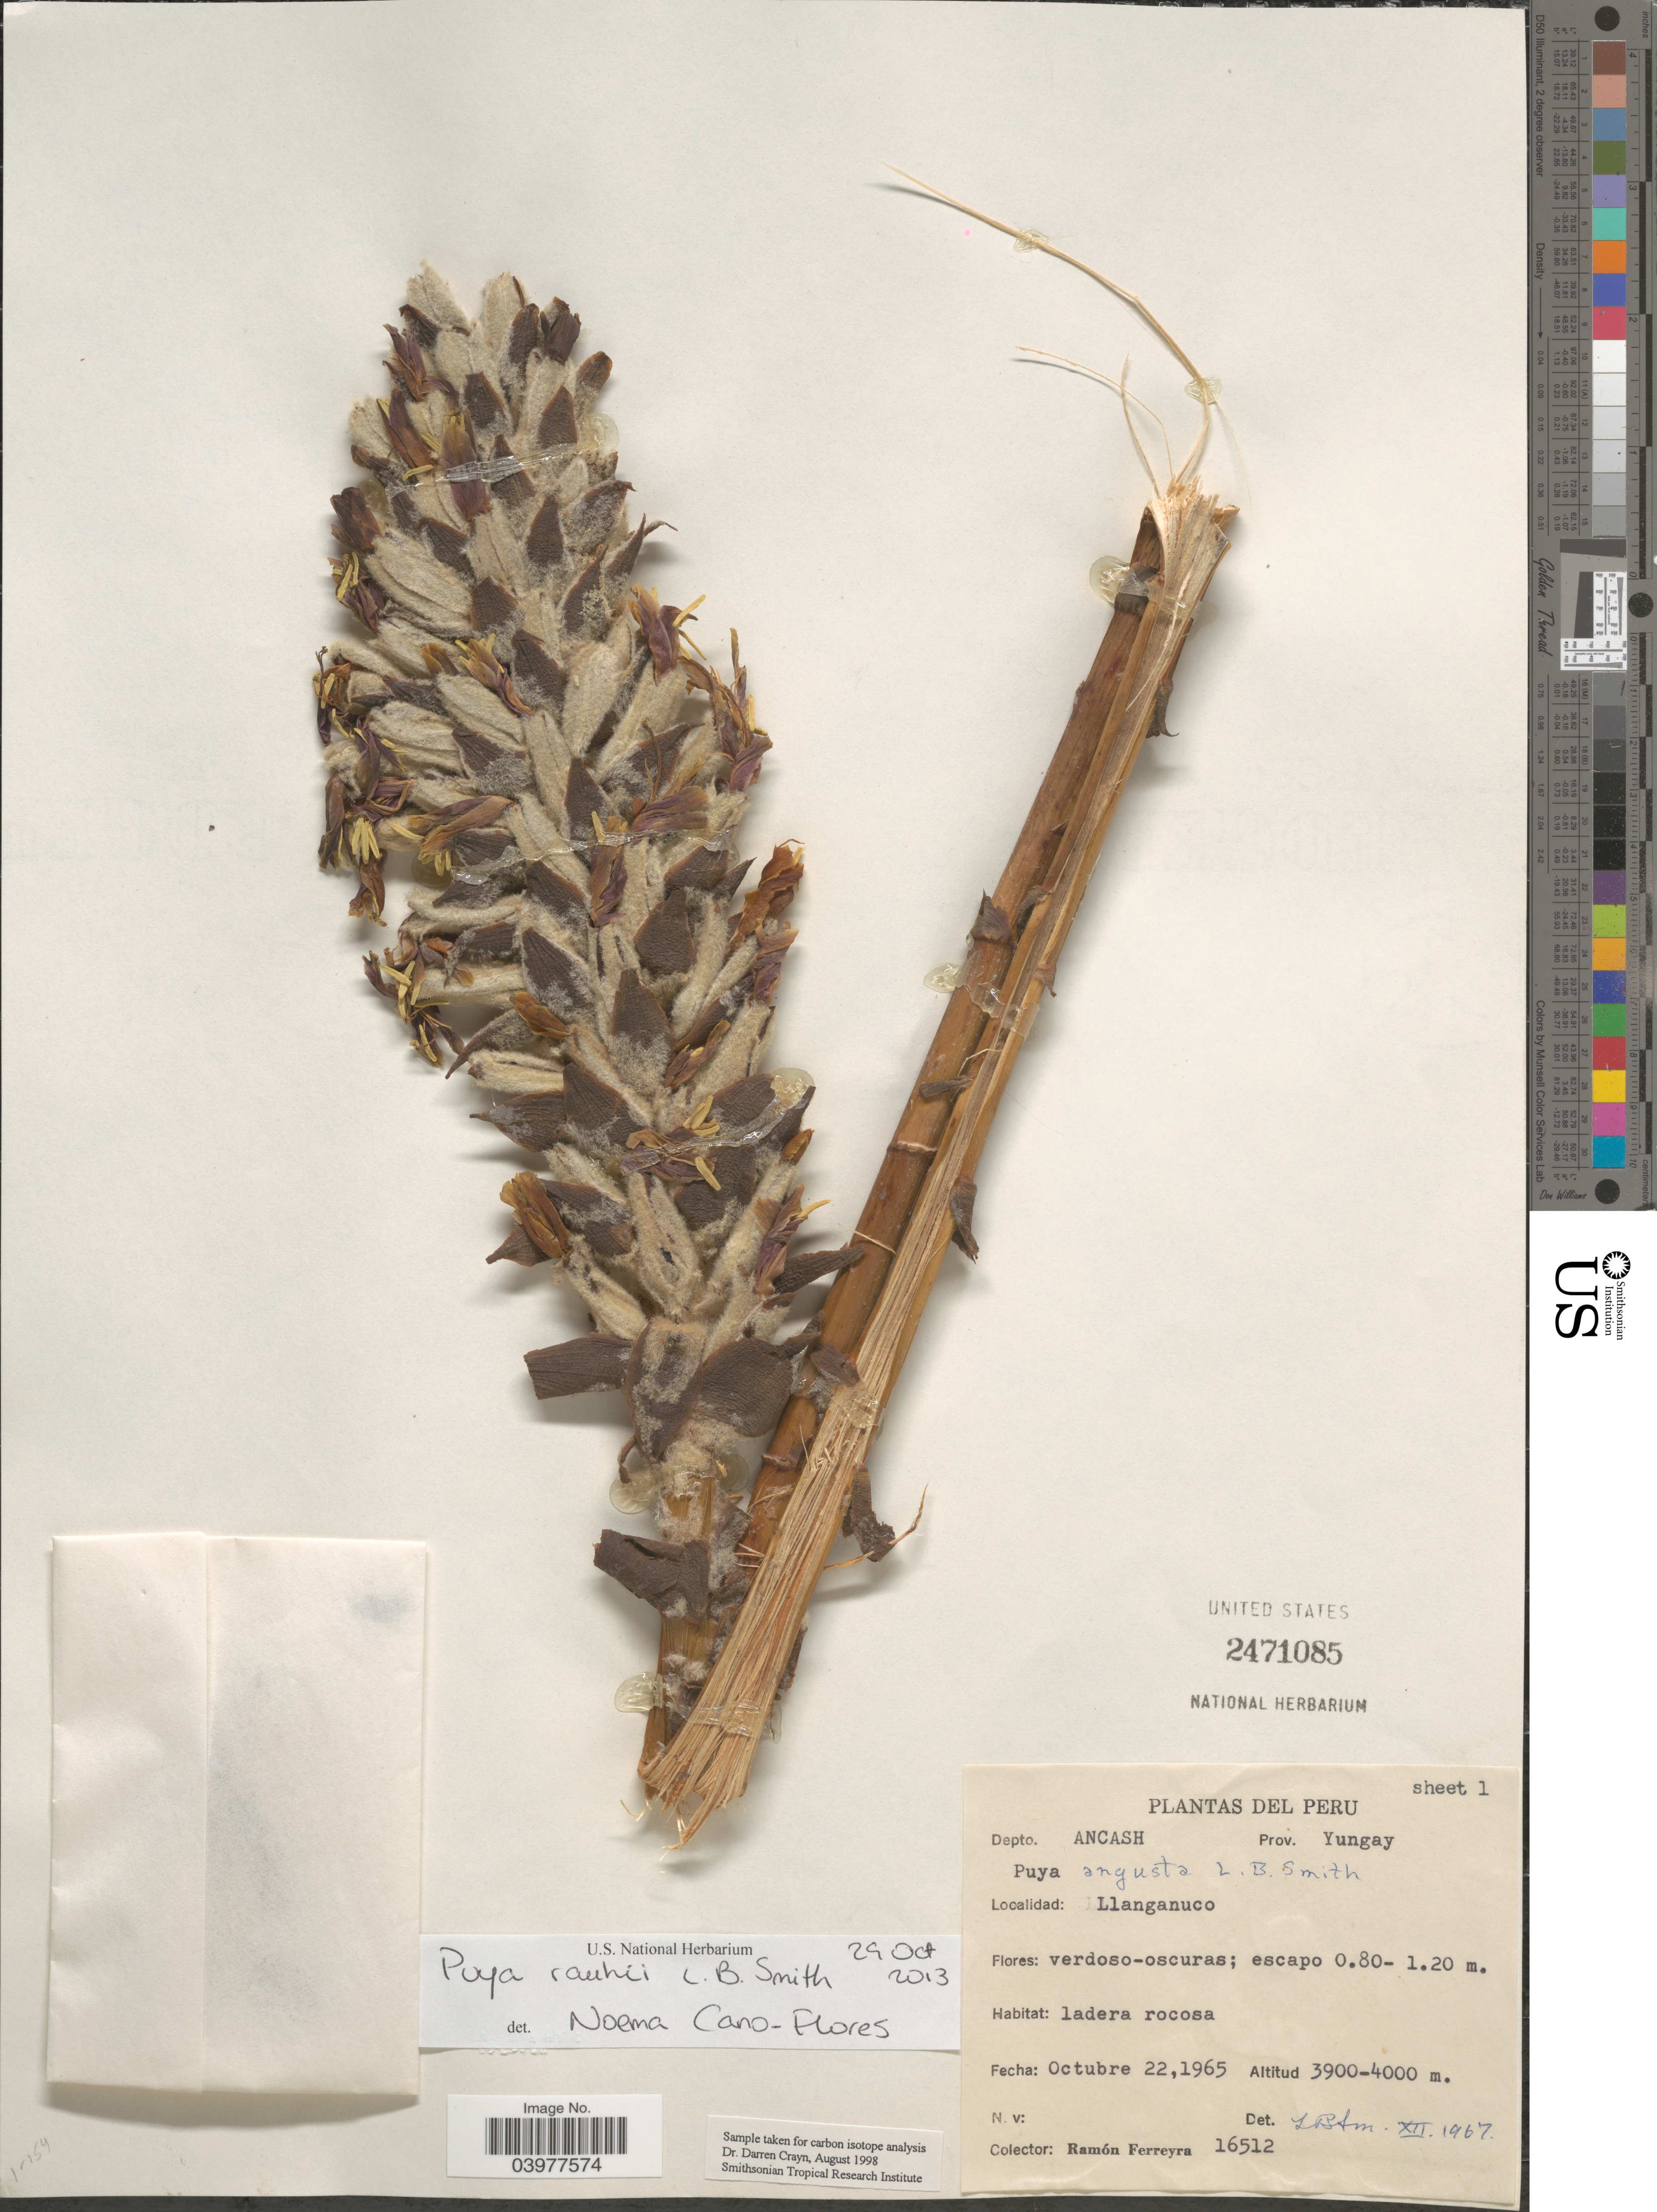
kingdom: Plantae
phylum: Tracheophyta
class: Liliopsida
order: Poales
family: Bromeliaceae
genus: Puya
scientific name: Puya rauhii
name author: L.B. Sm.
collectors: R. A. Ferreyra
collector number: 16512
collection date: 1965-10-22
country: Peru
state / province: Ancash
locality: Depto. Ancash. Prov. Yungay. Llanganuco.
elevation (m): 3900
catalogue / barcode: US 2471085